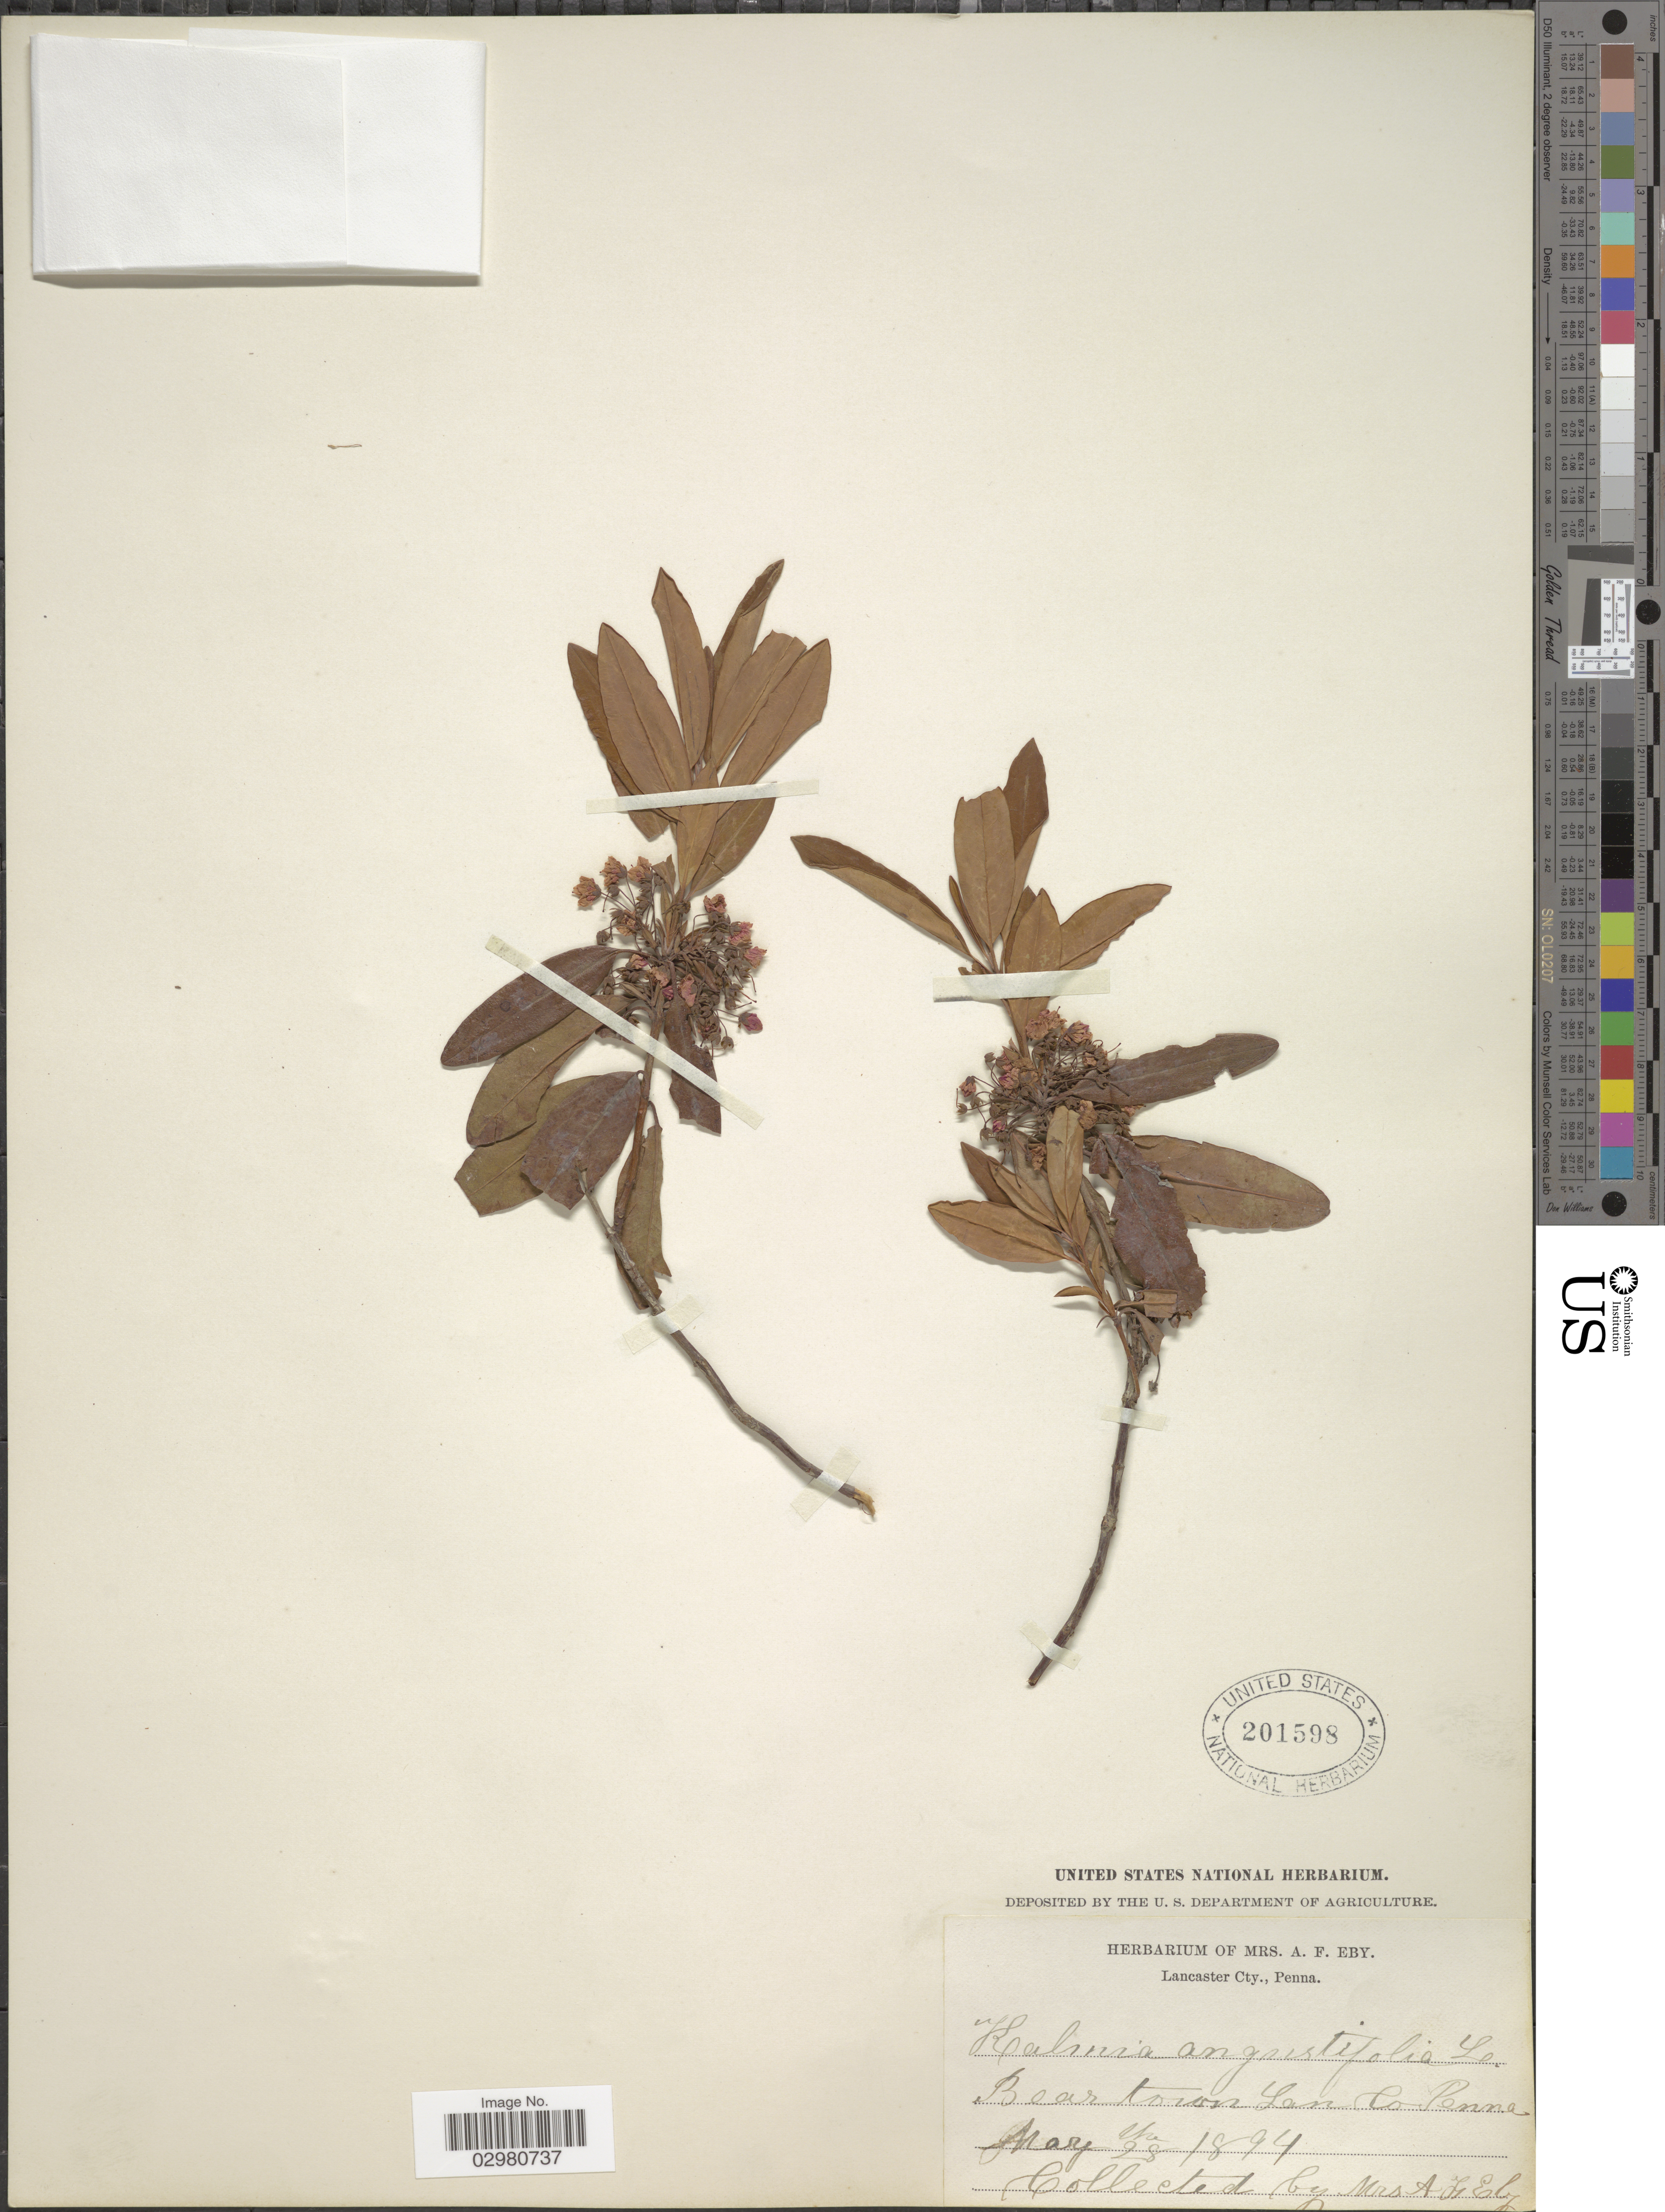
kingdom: Plantae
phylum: Tracheophyta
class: Magnoliopsida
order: Ericales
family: Ericaceae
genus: Kalmia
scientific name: Kalmia angustifolia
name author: L.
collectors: Mrs. A. F. Eby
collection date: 1894-05-28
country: United States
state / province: Pennsylvania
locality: Lancaster Cty., Penna. Bear town Lan Co.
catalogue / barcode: US 201598